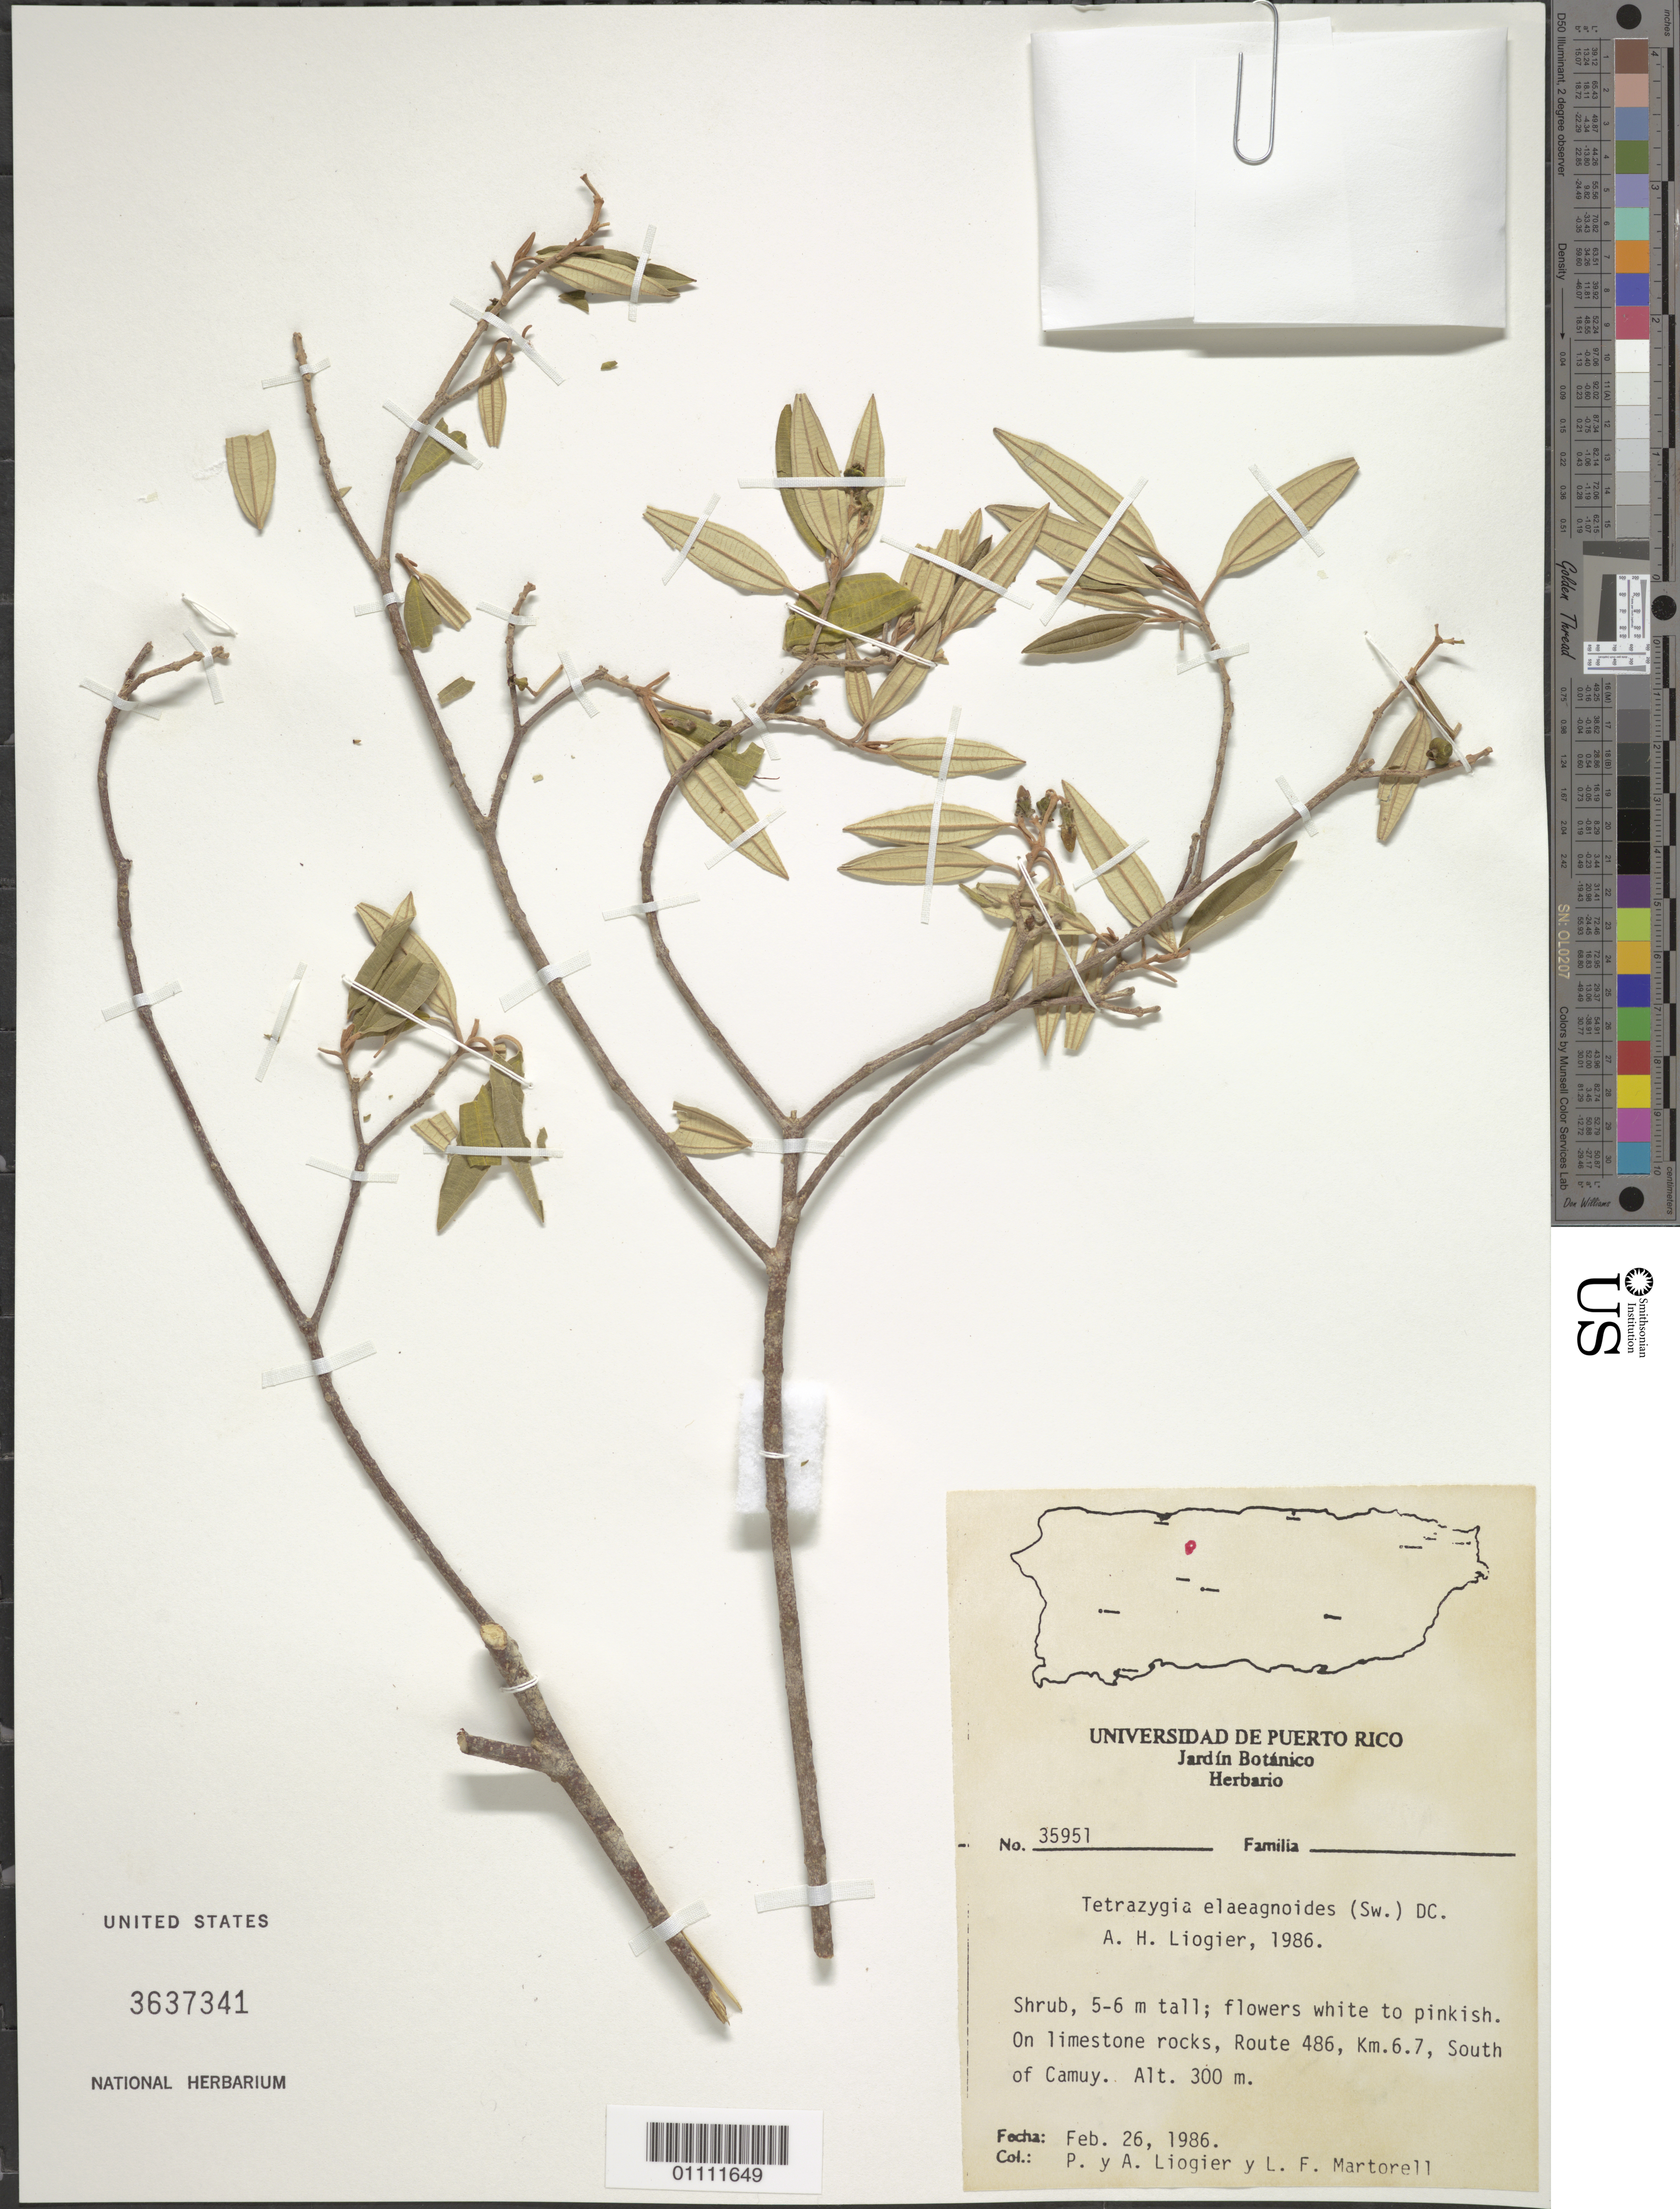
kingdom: Plantae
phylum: Tracheophyta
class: Magnoliopsida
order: Myrtales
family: Melastomataceae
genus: Miconia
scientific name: Miconia elaeagnoides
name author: (Sw.) Griseb.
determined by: Judd, Walter S.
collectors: A. H. Liogier, M. P. Liogier & L. Martorell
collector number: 35951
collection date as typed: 26 Feb 1986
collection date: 1986-02-26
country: Puerto Rico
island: Puerto Rico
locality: Camuy, south of on Route 486, km 6.7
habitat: On limestone rocks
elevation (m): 300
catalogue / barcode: US 3637341